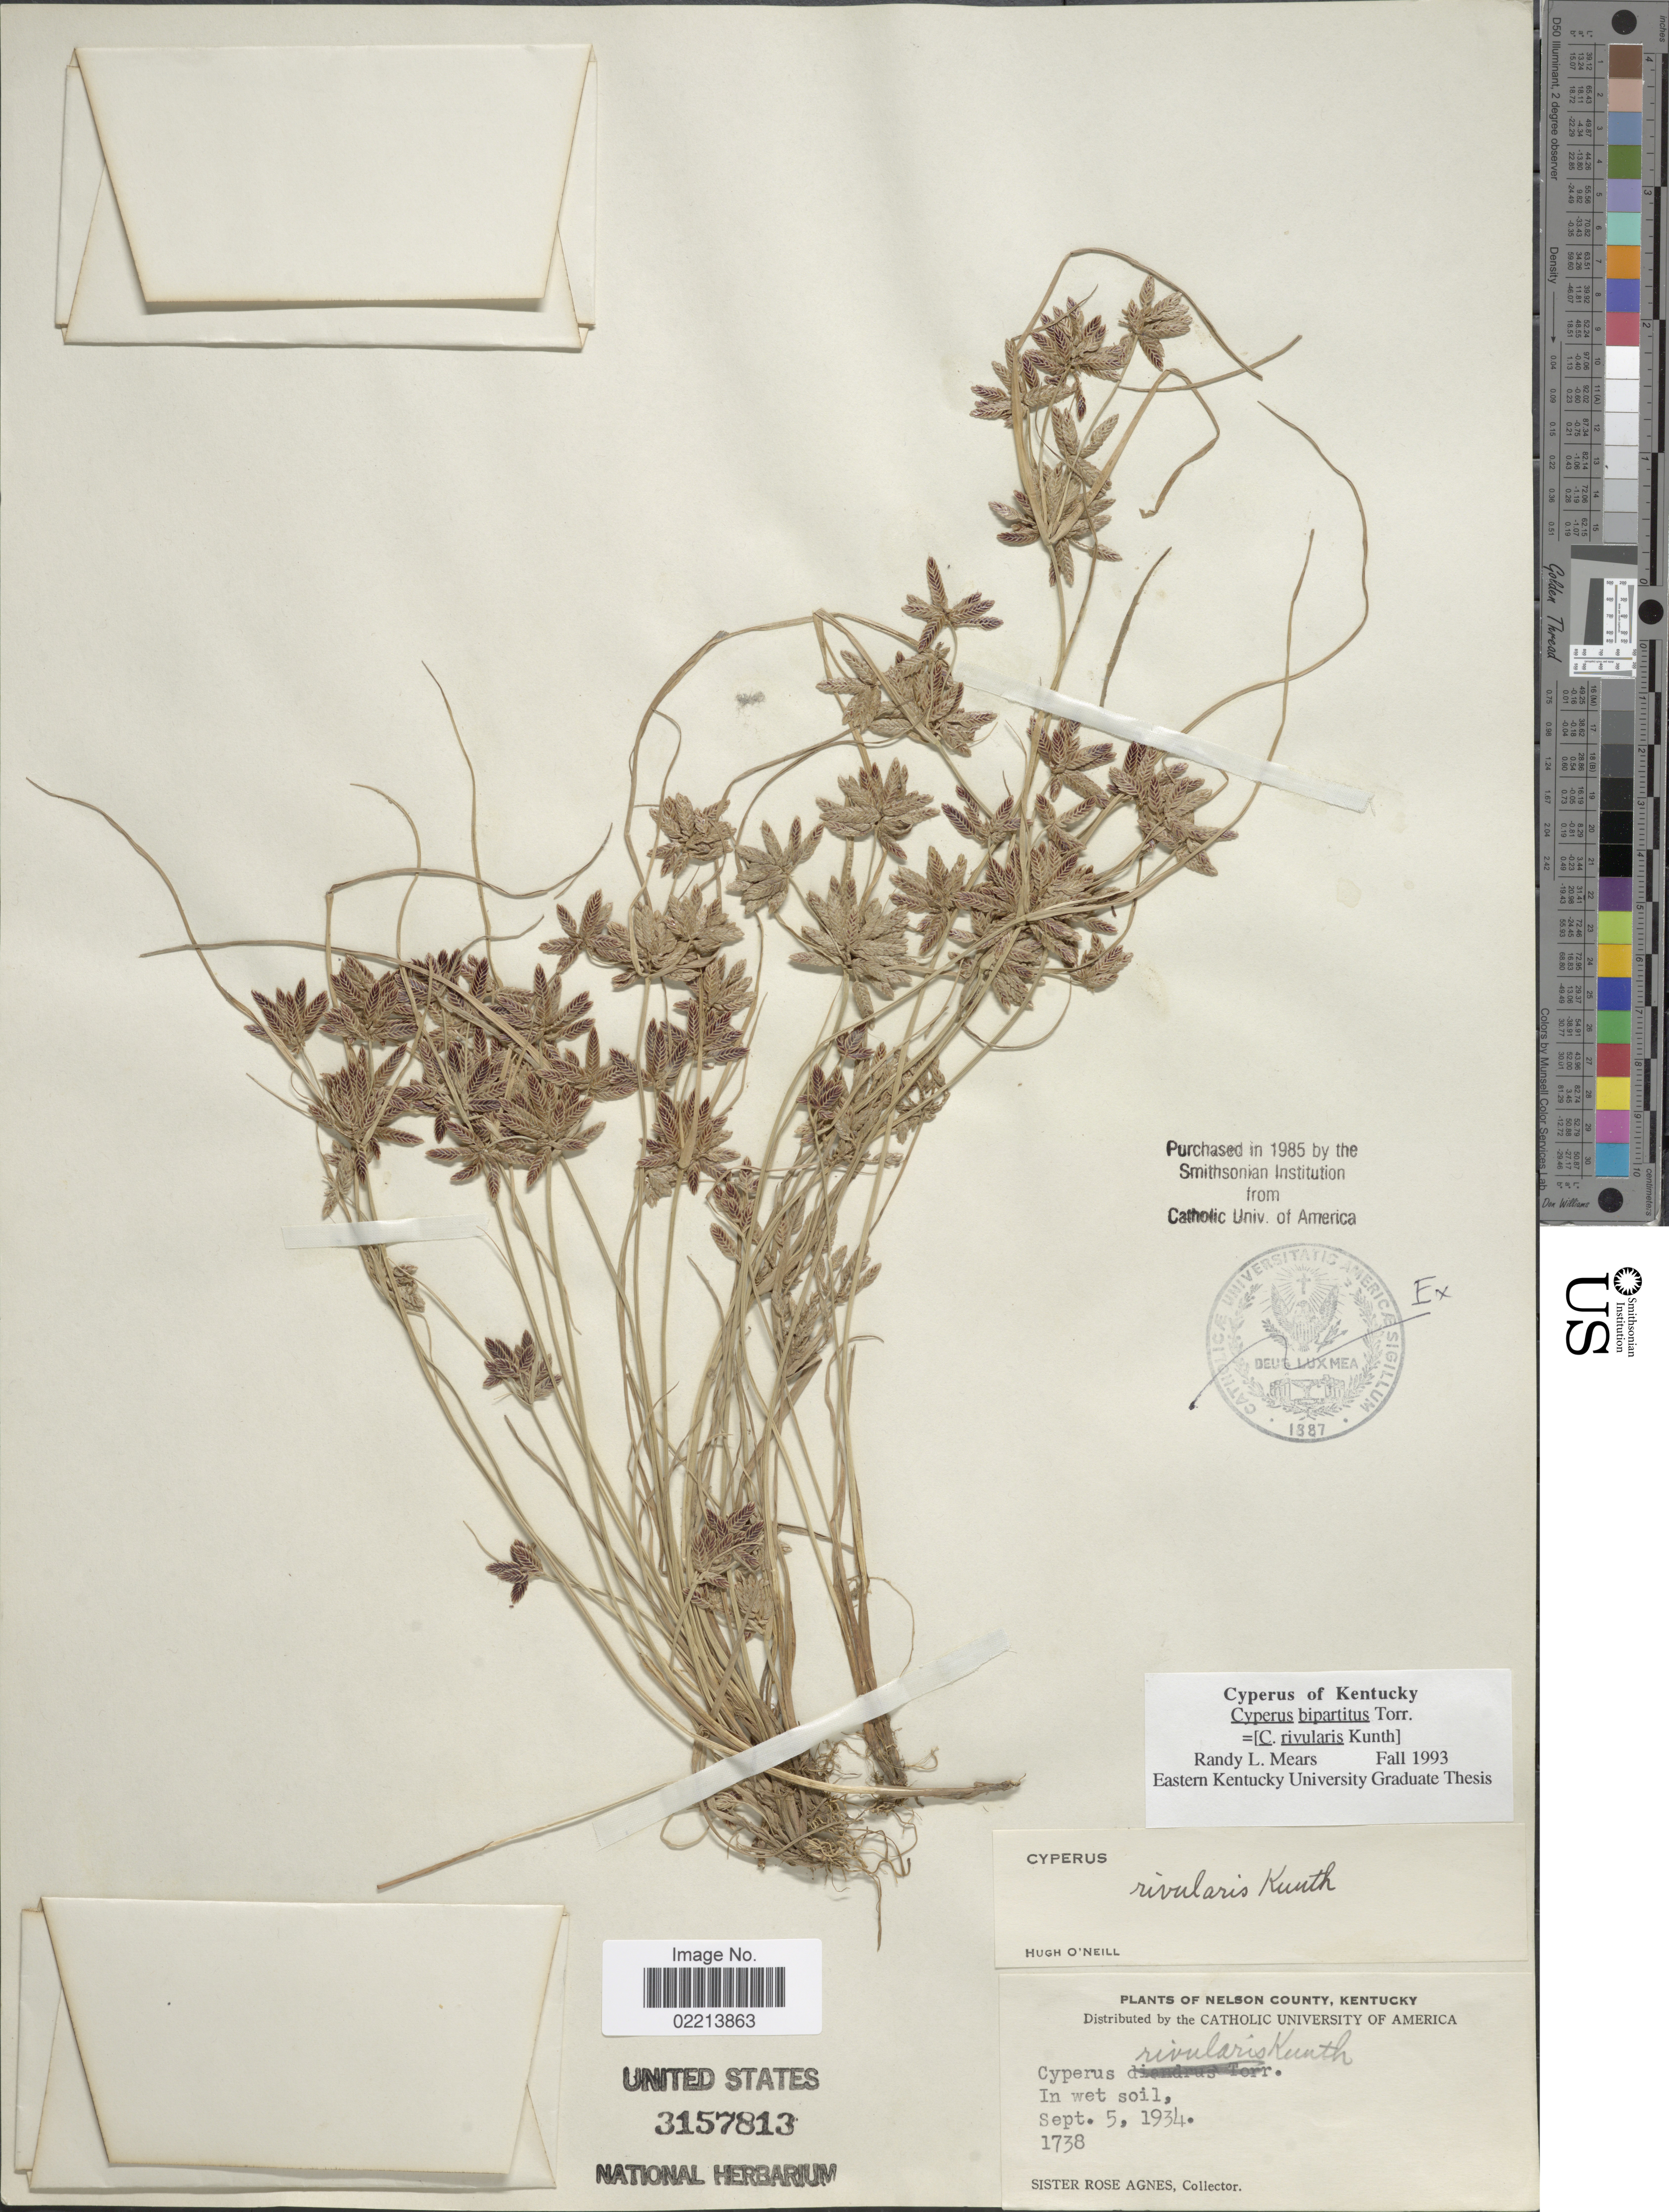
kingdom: Plantae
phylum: Tracheophyta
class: Liliopsida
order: Poales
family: Cyperaceae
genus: Cyperus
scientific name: Cyperus bipartitus Torr.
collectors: Sister Rose Agnes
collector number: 1738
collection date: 1934-09-05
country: United States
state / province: Kentucky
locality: Nelson County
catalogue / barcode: US 3157813